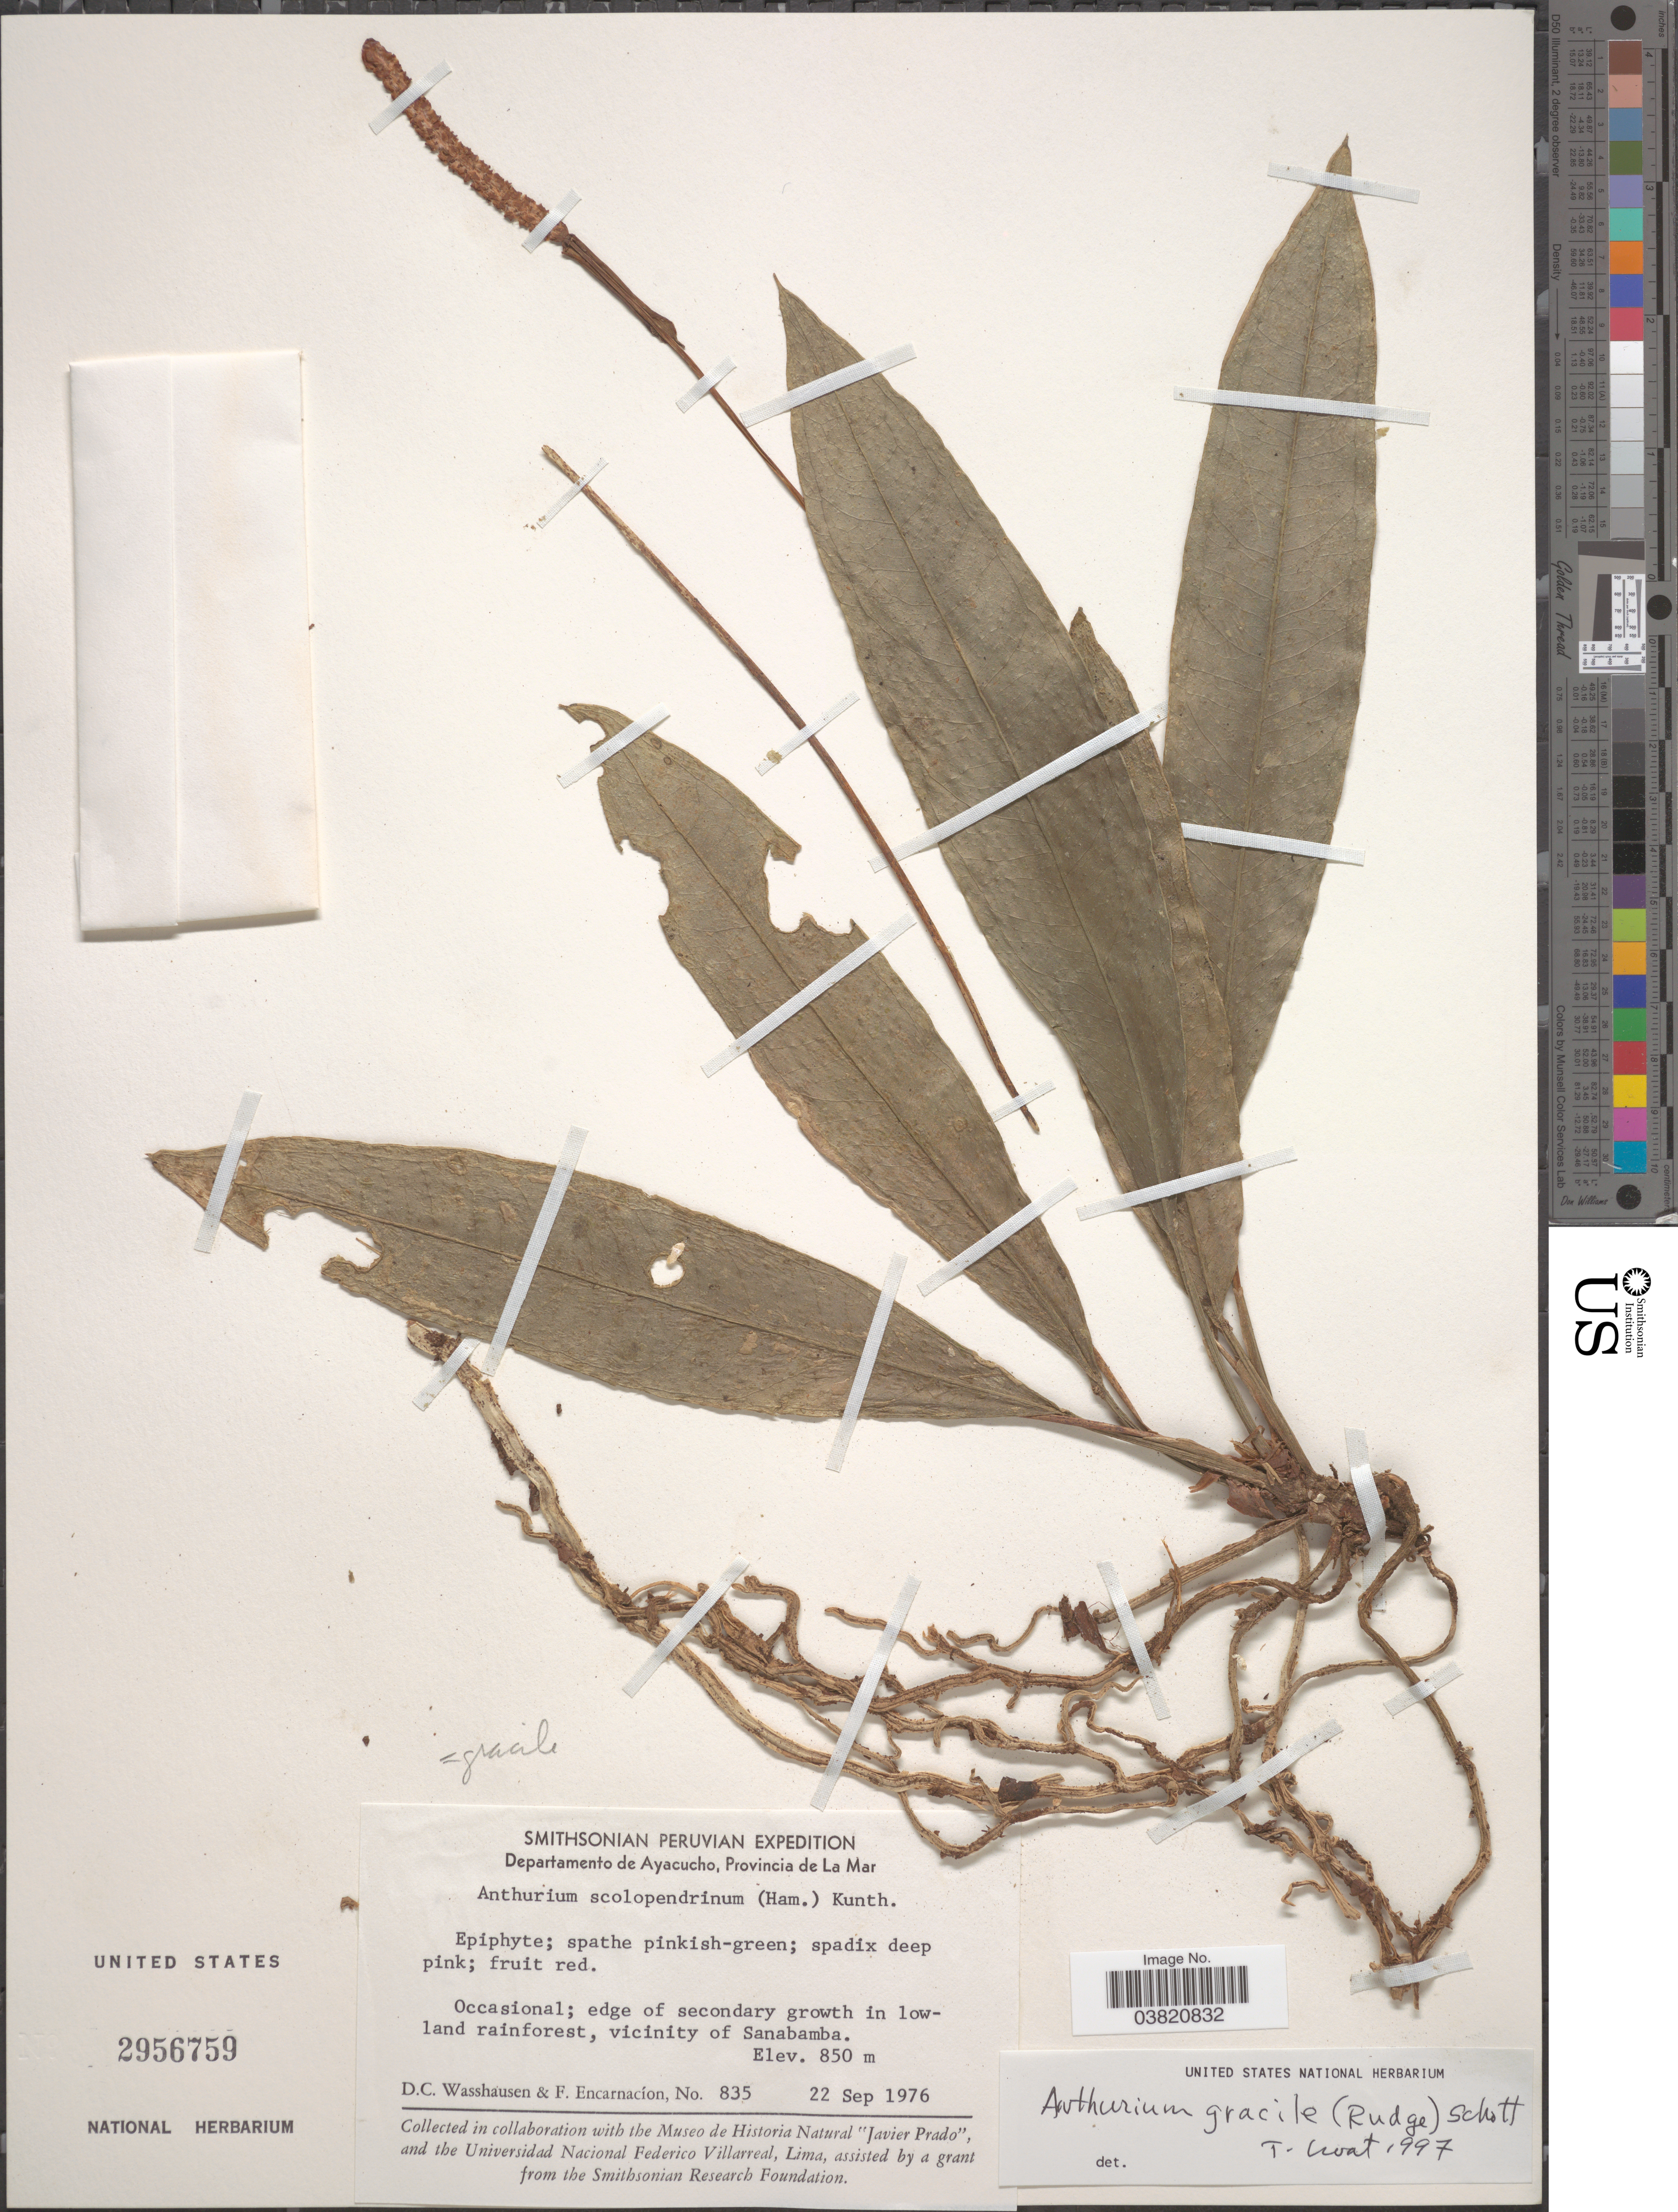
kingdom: Plantae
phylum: Tracheophyta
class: Liliopsida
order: Alismatales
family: Araceae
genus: Anthurium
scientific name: Anthurium gracile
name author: (Rudge) Schott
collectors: D. C. Wasshausen & F. Encarnación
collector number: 835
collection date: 1976-09-22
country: Peru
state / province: Ayacucho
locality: Departamento de Ayacucho, Provincia de La Mar. Edge of secondary growth in lowland rainforest, vicinity of Sanabamba.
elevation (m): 850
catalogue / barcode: US 2956759